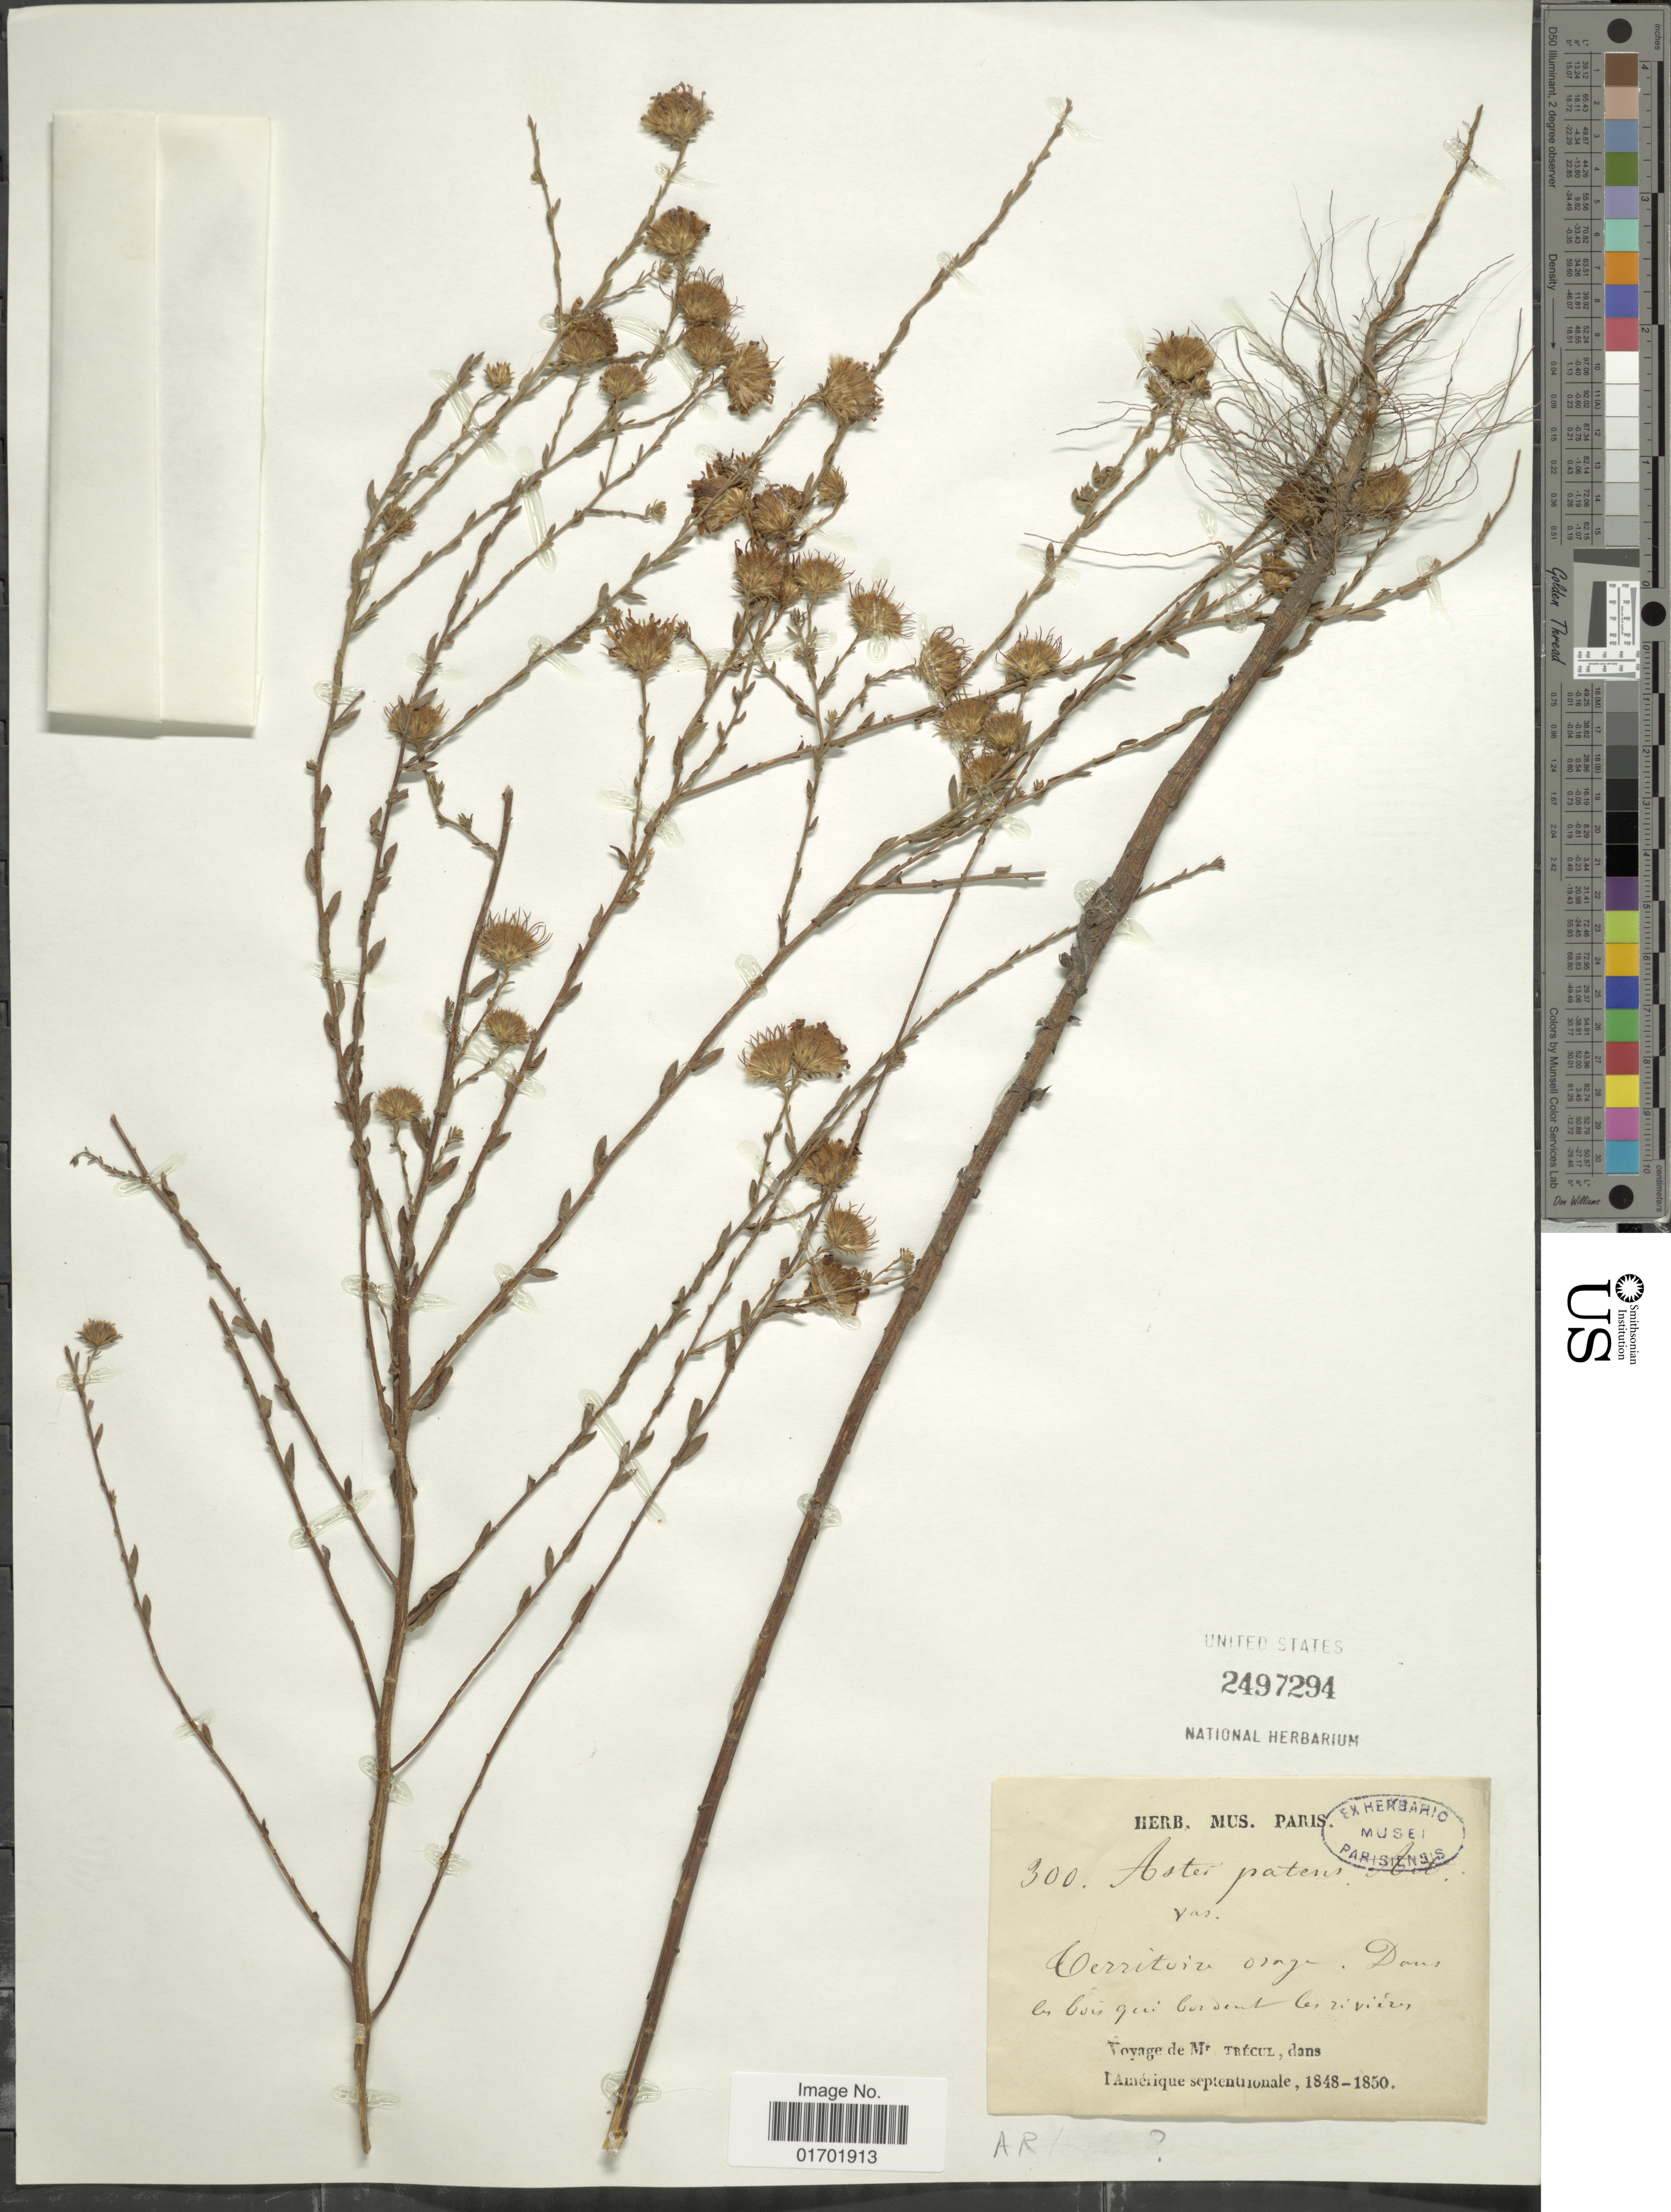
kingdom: Plantae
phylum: Tracheophyta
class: Magnoliopsida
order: Asterales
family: Asteraceae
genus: Symphyotrichum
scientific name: Symphyotrichum patens var. patentissimum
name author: (Lindl.) G.L. Nesom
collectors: ex herb. Mus. Paris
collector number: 300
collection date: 1848/1850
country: Mexico / United States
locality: Territoire orage, Dans du bois qui Cordent Cerzivirus. [interpreted]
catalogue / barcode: US 2497294